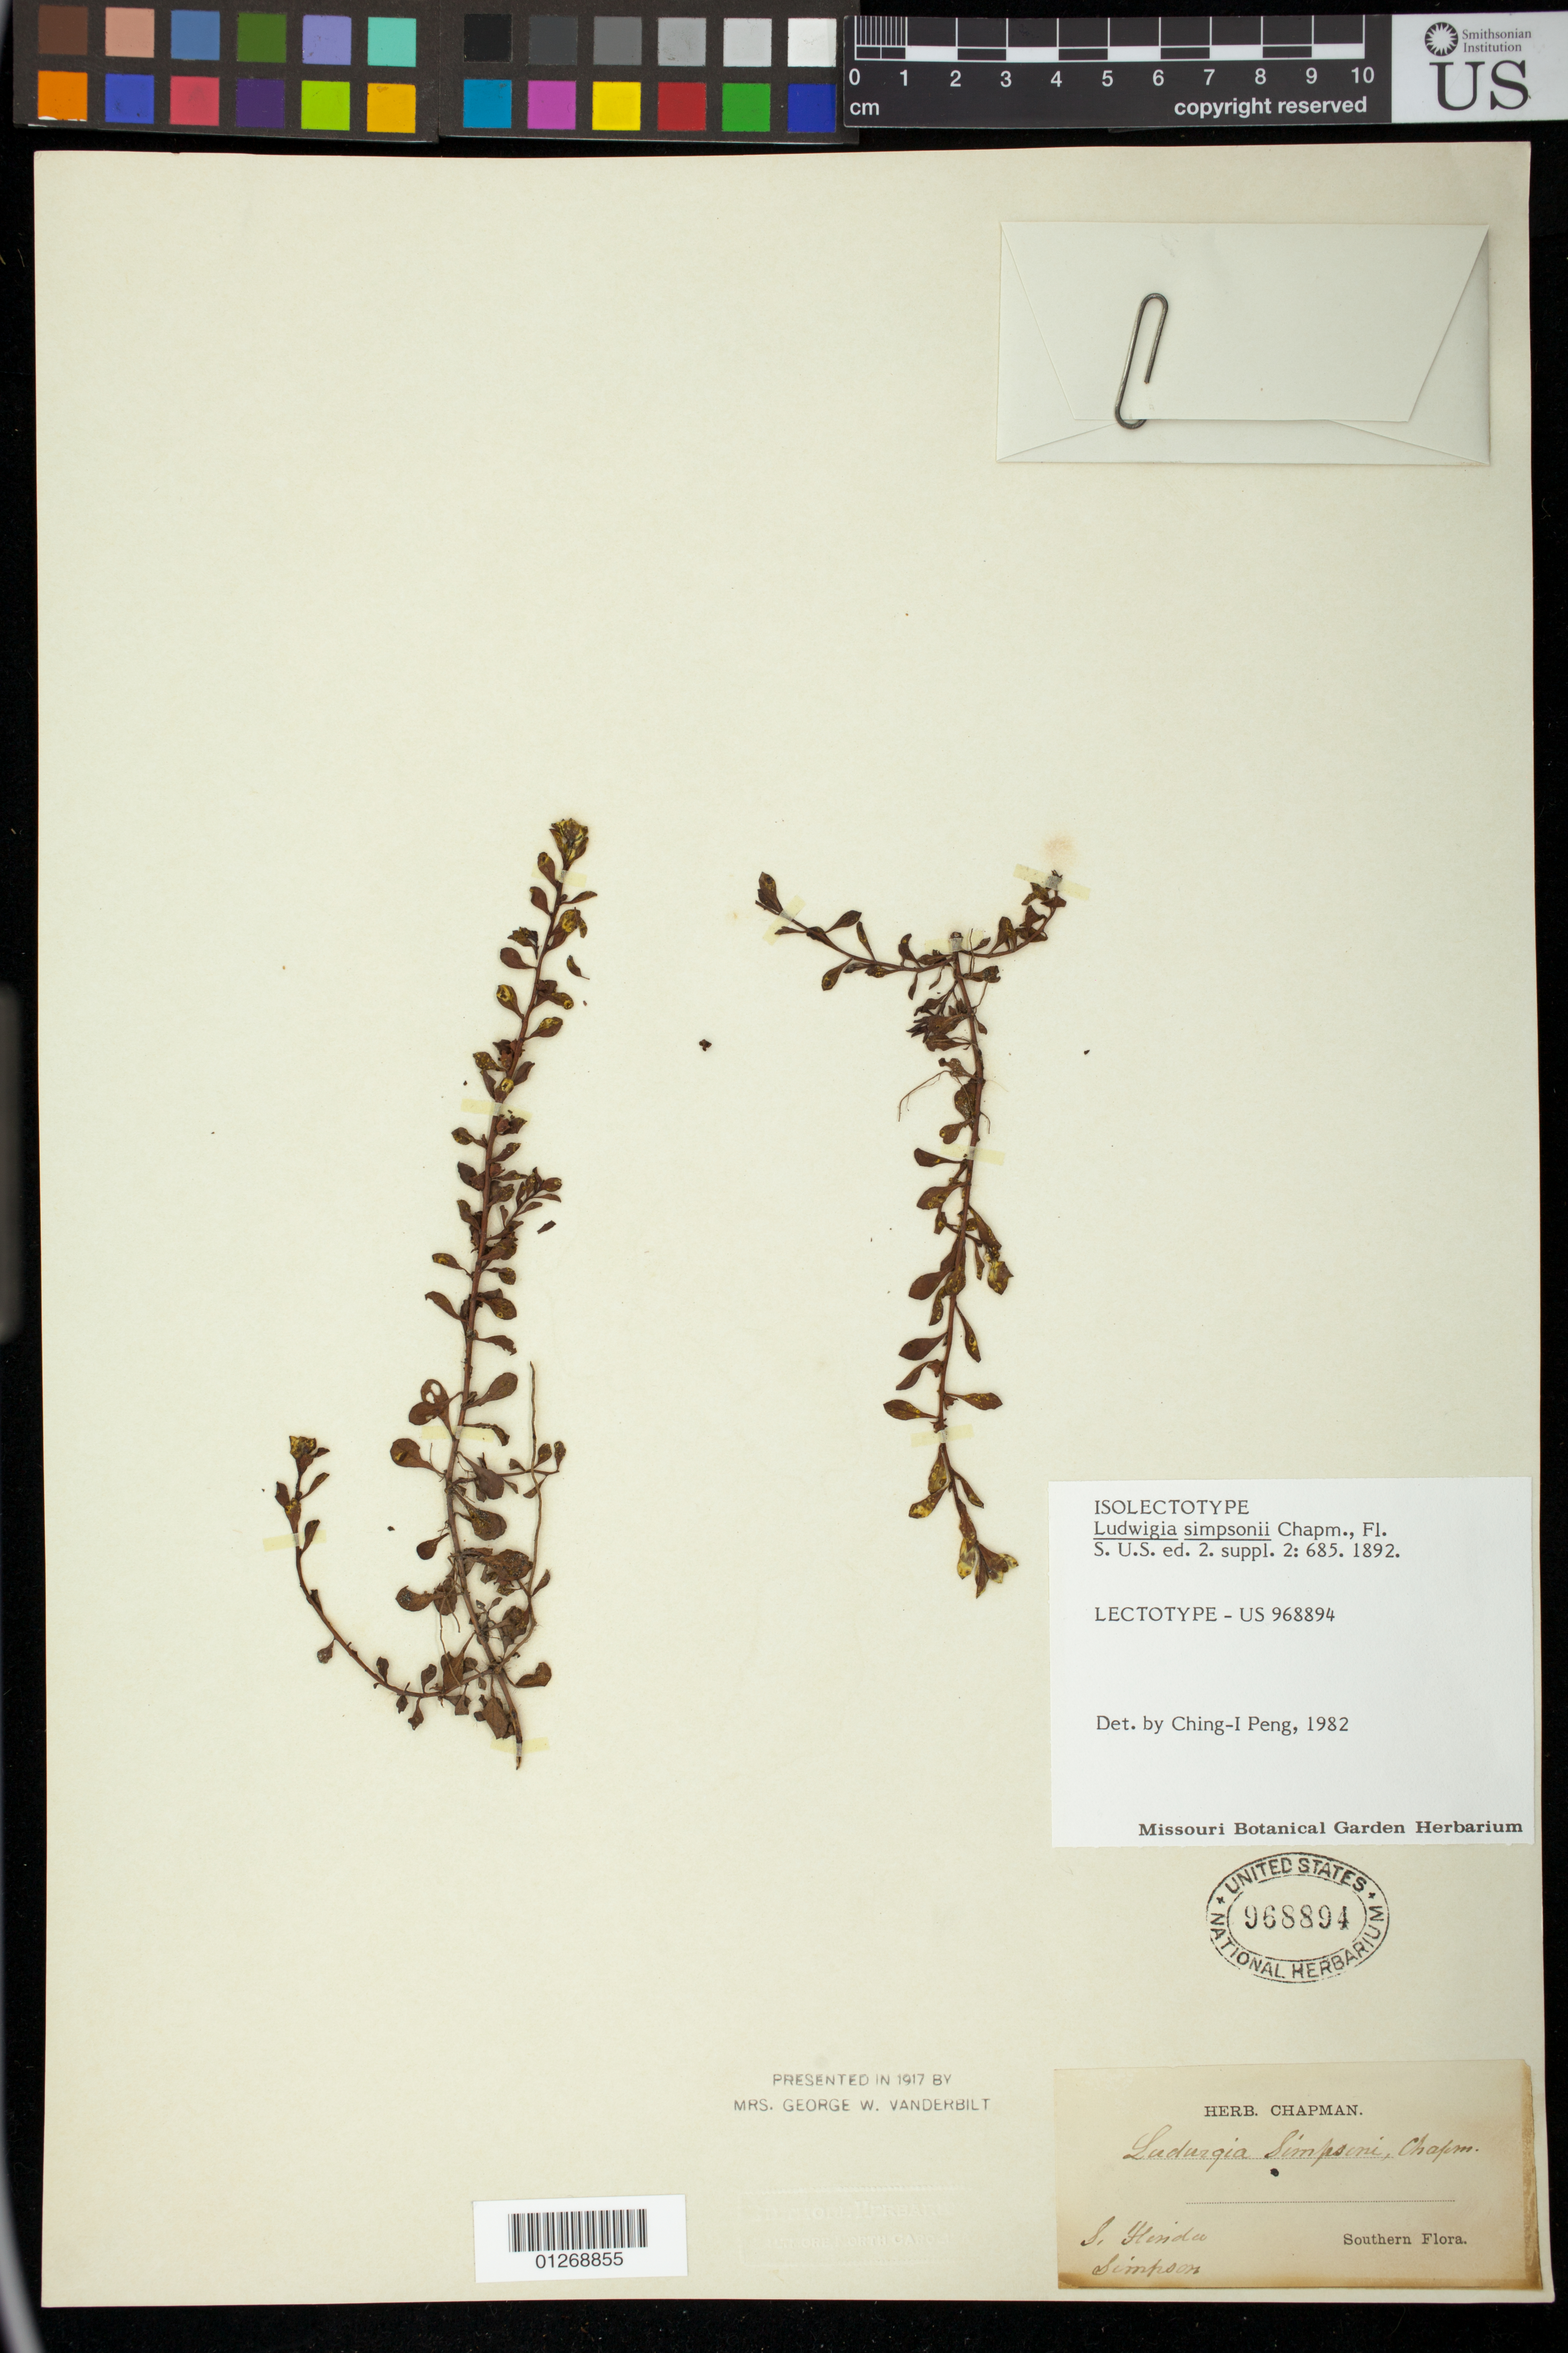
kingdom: Plantae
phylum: Tracheophyta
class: Magnoliopsida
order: Myrtales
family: Onagraceae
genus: Ludwigia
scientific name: Ludwigia simpsonii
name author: Chapm.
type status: Type Collection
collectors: A. W. Chapman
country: United States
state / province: Florida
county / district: Manatee County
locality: Manatee, S. Florida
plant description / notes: Effectively lectotypified by Peng (1989), citing USNH 1384069 by sheet number as "holotype" (but annotating as "lectotype"). 2 additional US sheets (USNH 967597, 968894) are cited as "isotypes" (both annotated "isolectotype") but are not clearly duplicates of the lectotype.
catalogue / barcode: US 968894